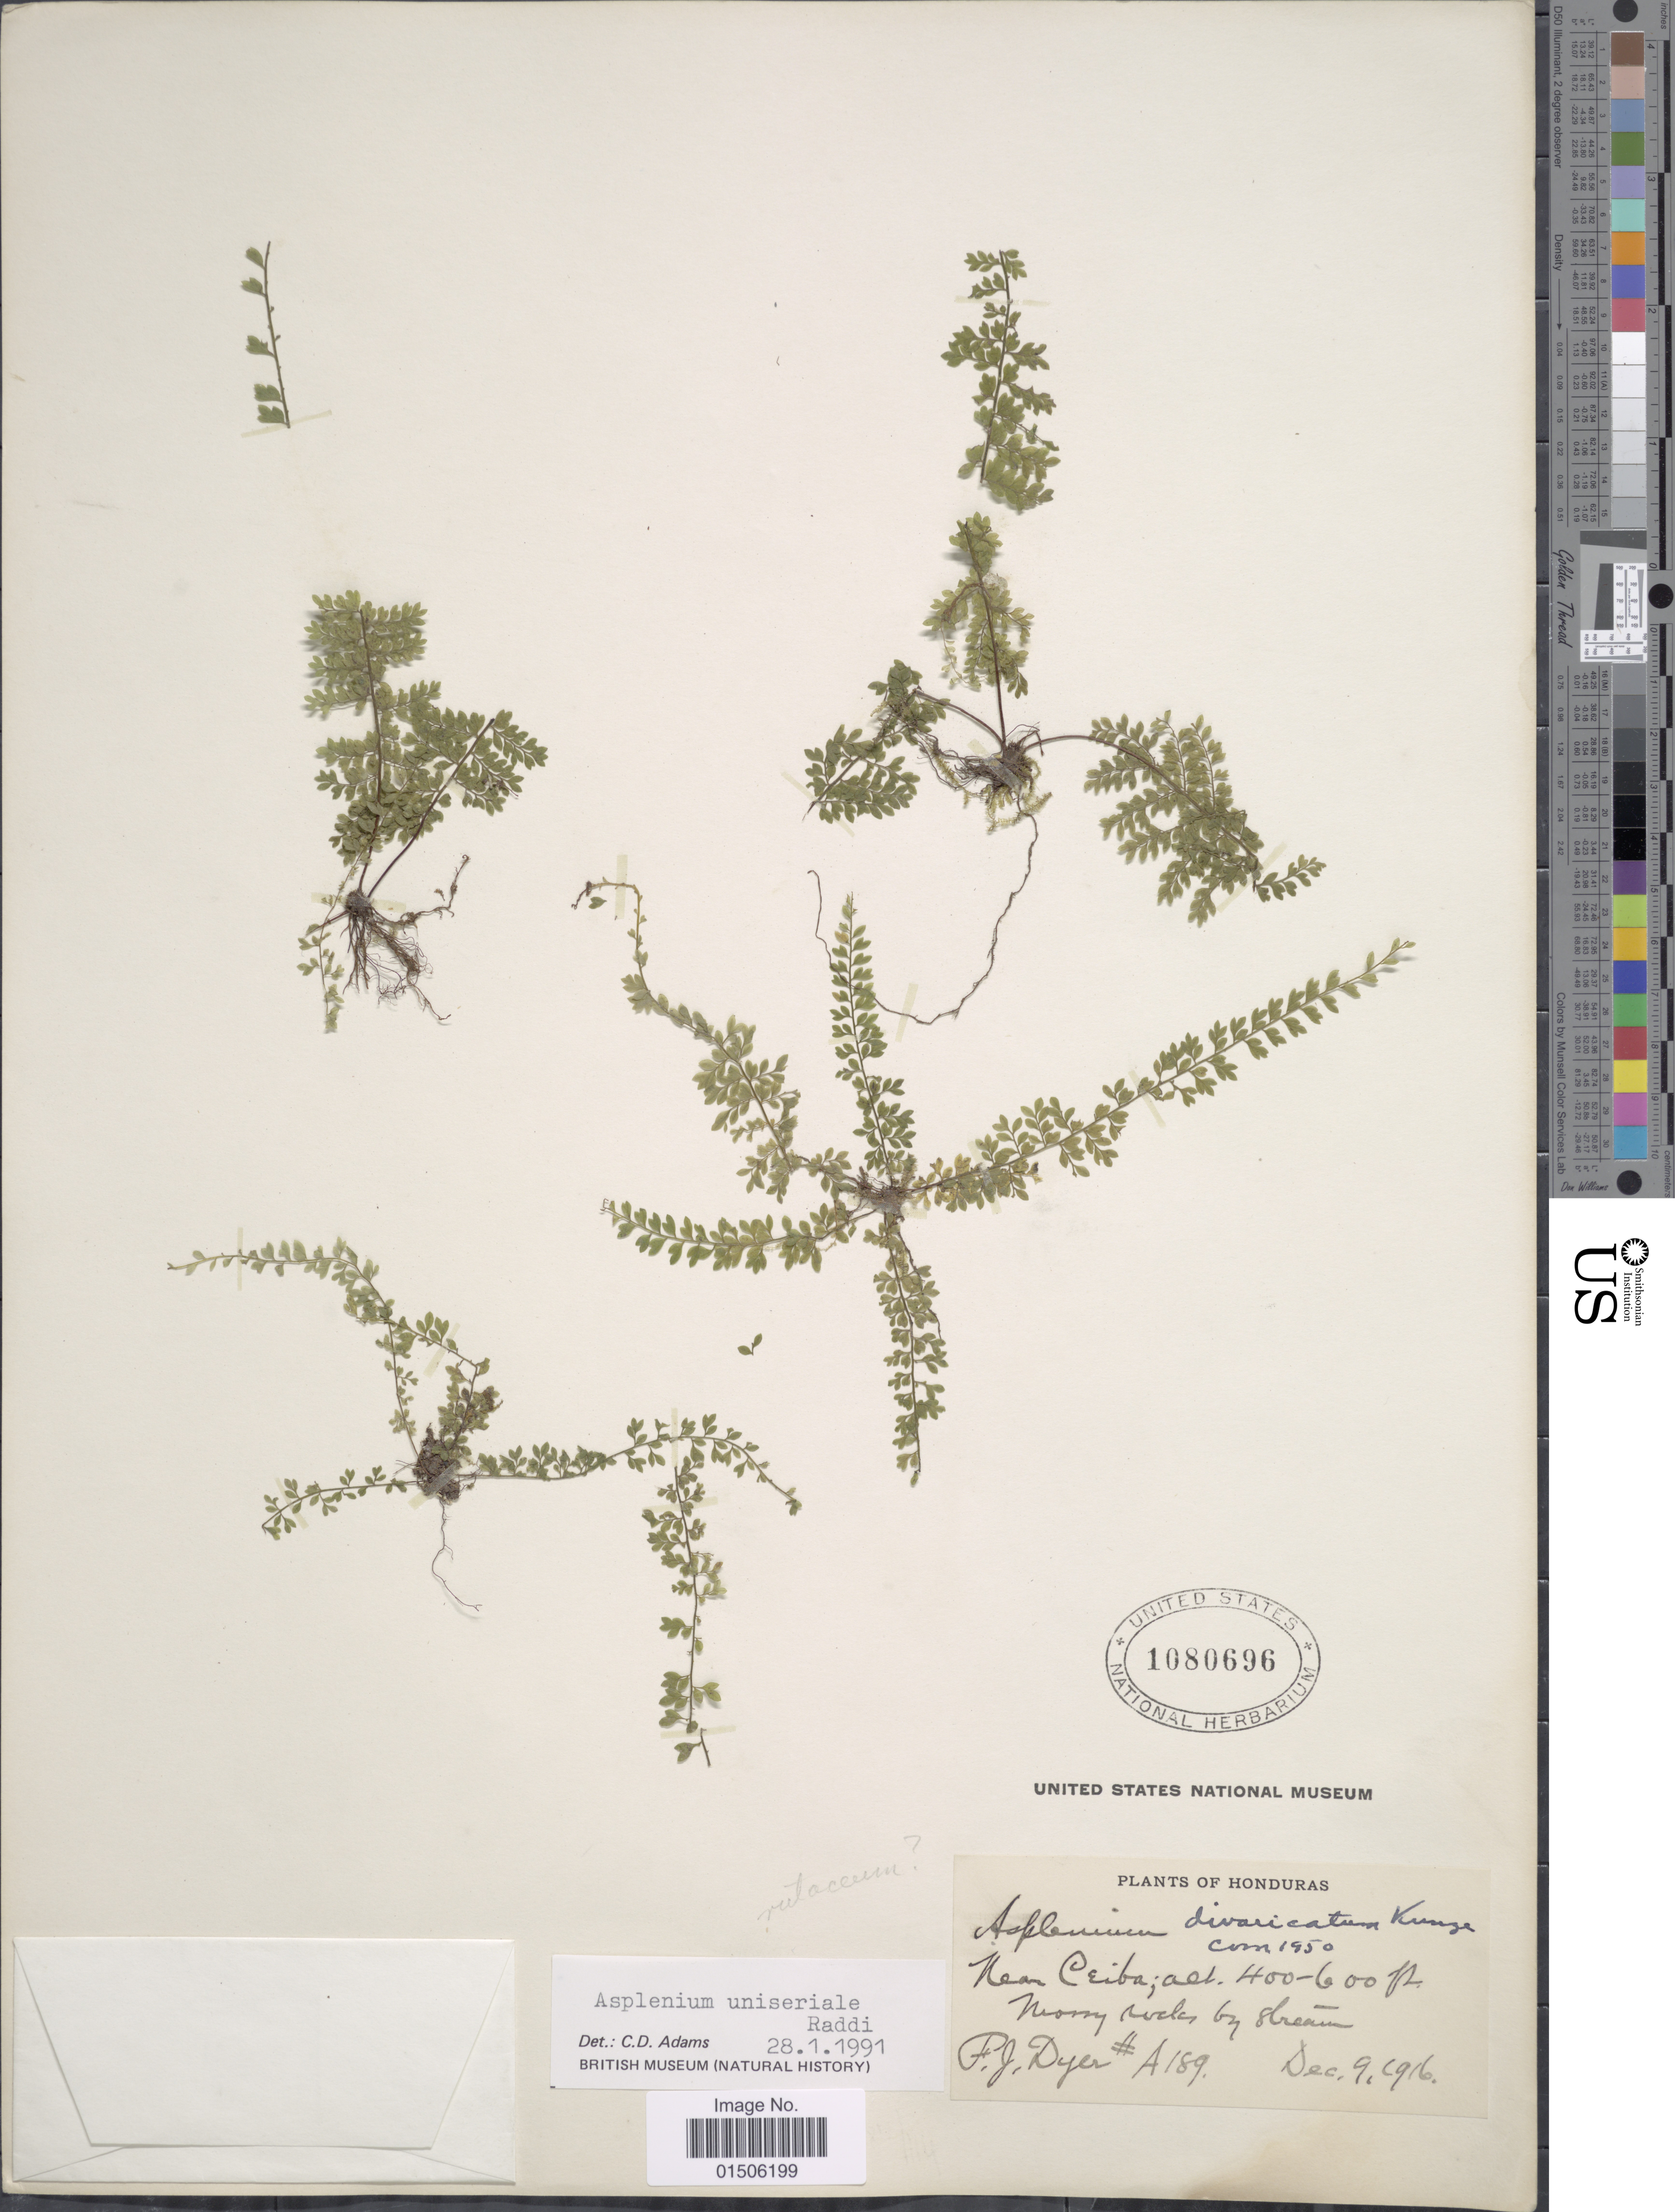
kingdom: Plantae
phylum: Tracheophyta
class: Polypodiopsida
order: Polypodiales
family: Aspleniaceae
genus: Asplenium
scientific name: Asplenium divaricatum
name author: Kunze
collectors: F. J. Dyer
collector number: A189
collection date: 1916-12-09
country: Honduras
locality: Honduras, Near Ceiba, Mossy rocks by stream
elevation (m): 122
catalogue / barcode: US 1080696